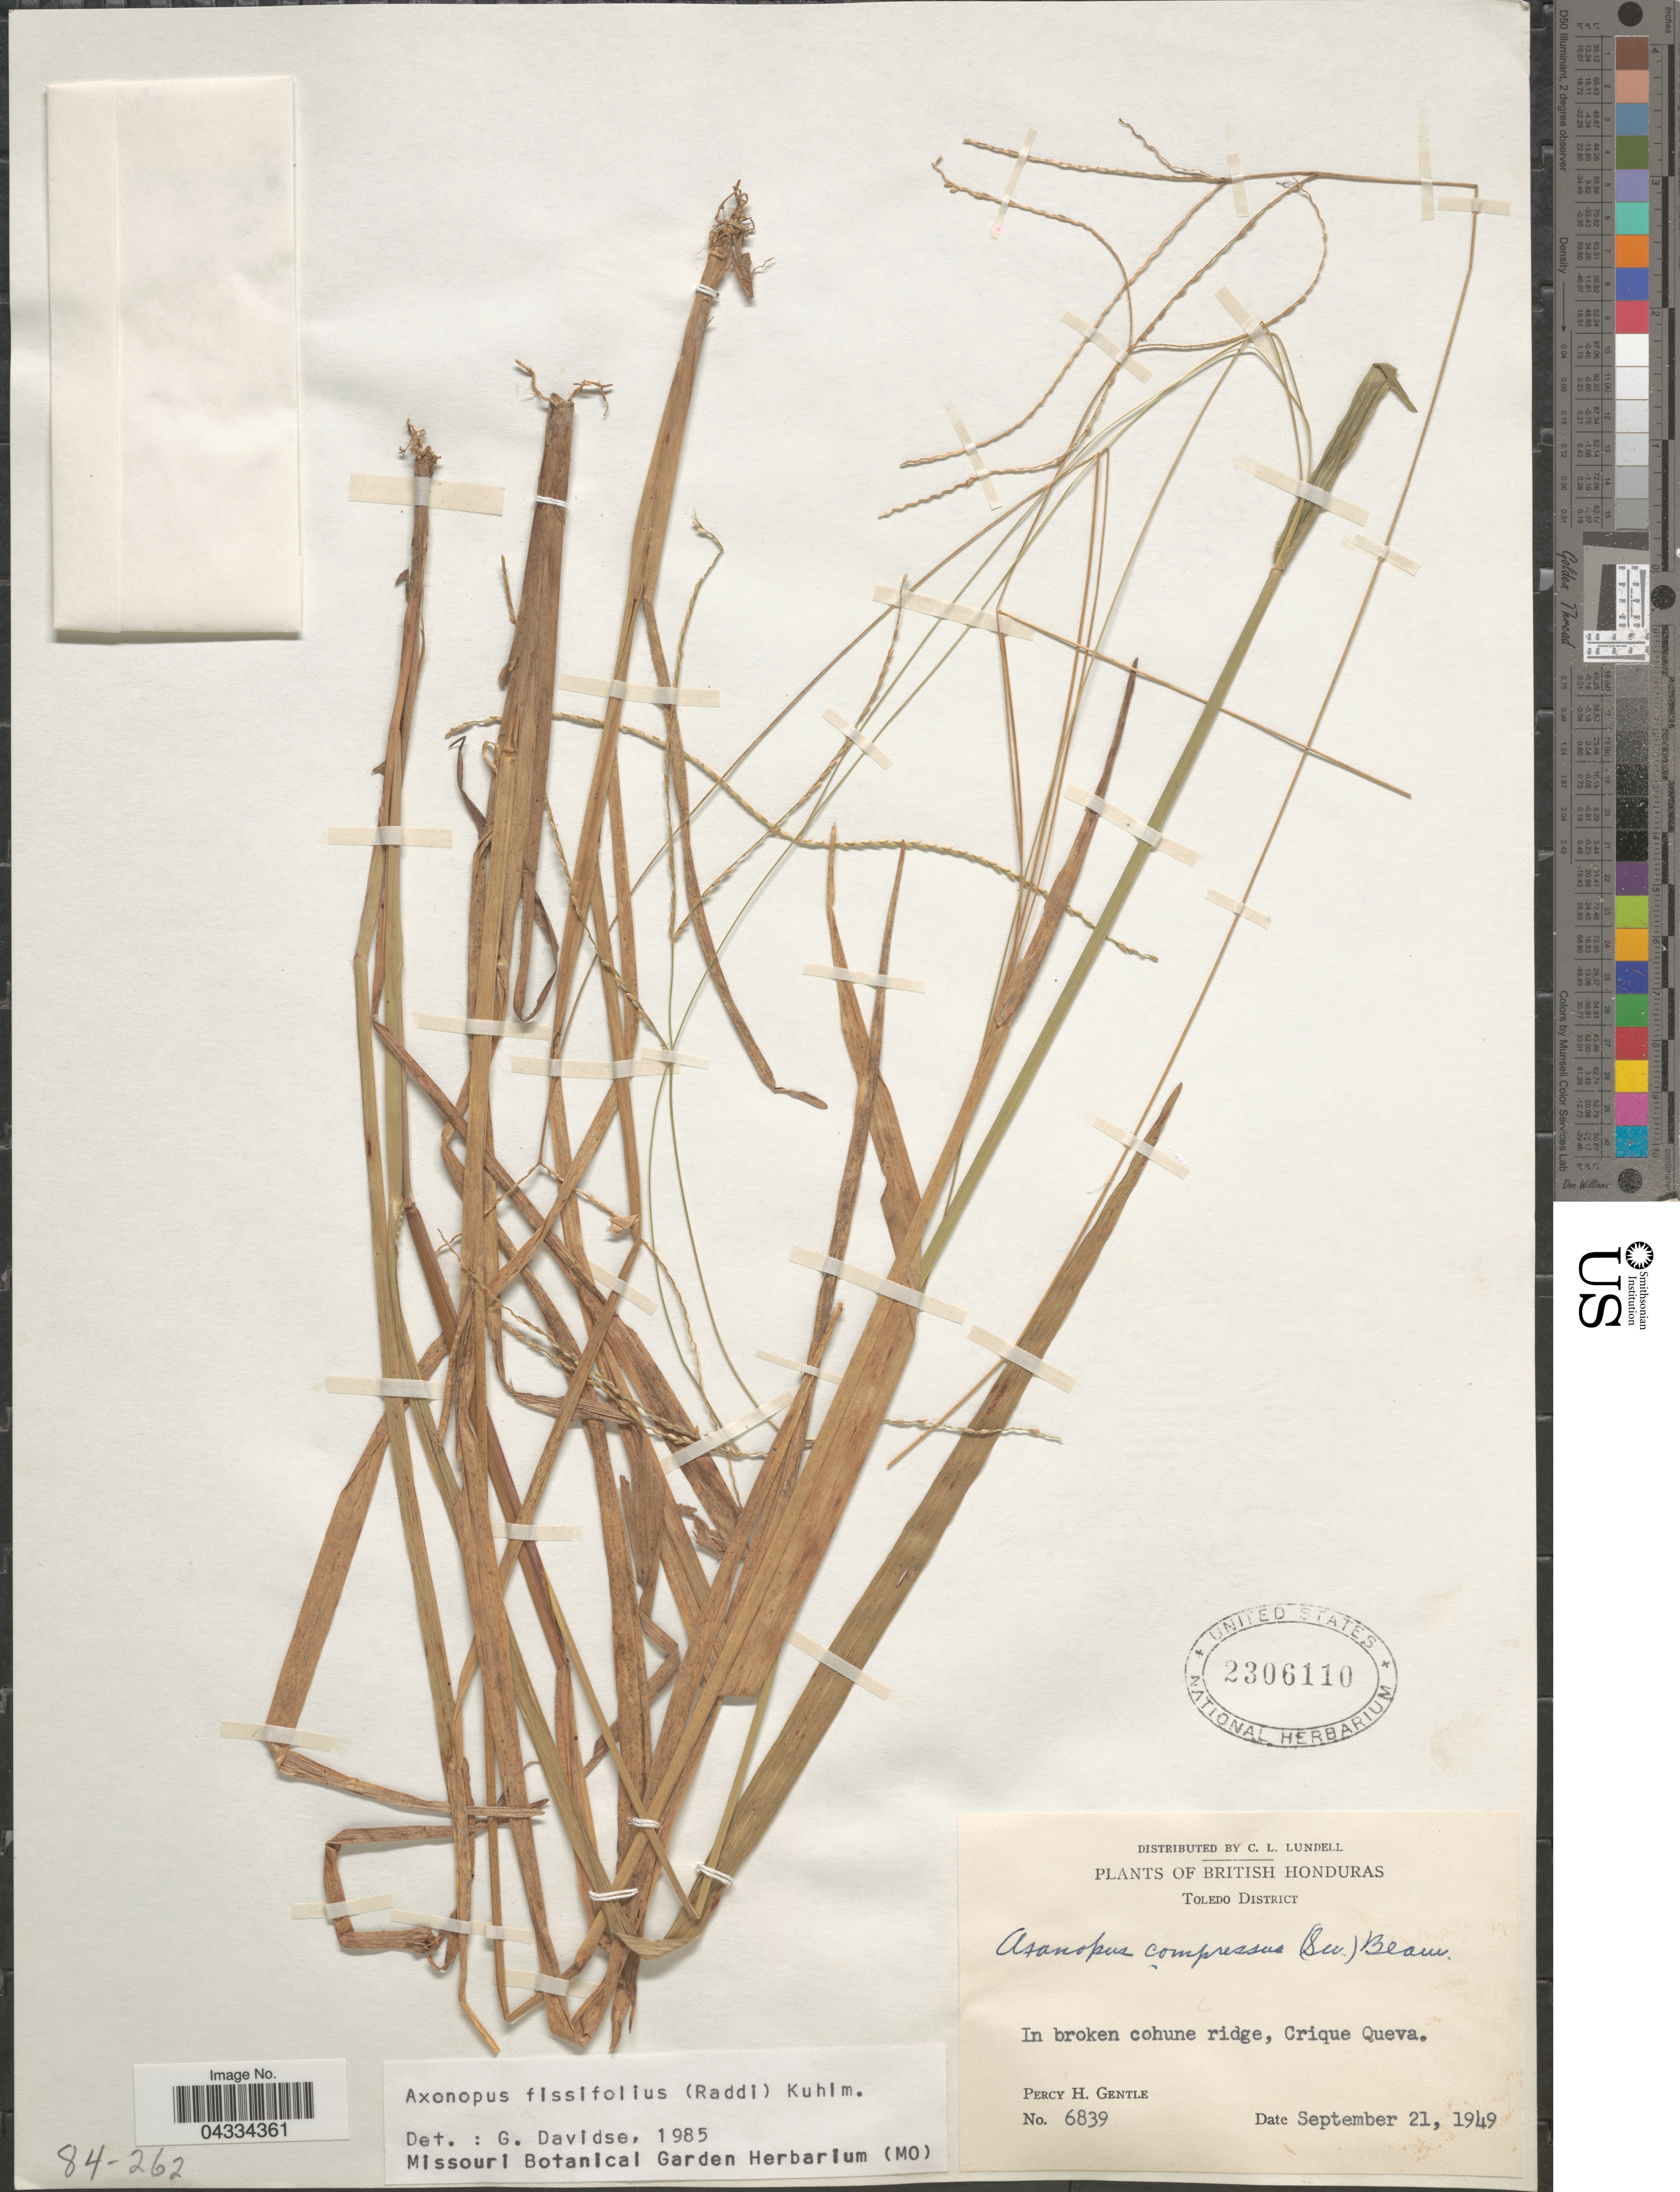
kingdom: Plantae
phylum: Tracheophyta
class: Liliopsida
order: Poales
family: Poaceae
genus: Axonopus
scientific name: Axonopus fissifolius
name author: (Raddi) Kuhlm.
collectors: P. H. Gentle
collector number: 6839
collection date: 1949-09-21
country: Belize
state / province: Toledo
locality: British Honduras. Toledo District. In broken cohune ridge, Crique Queva.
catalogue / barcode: US 2306110